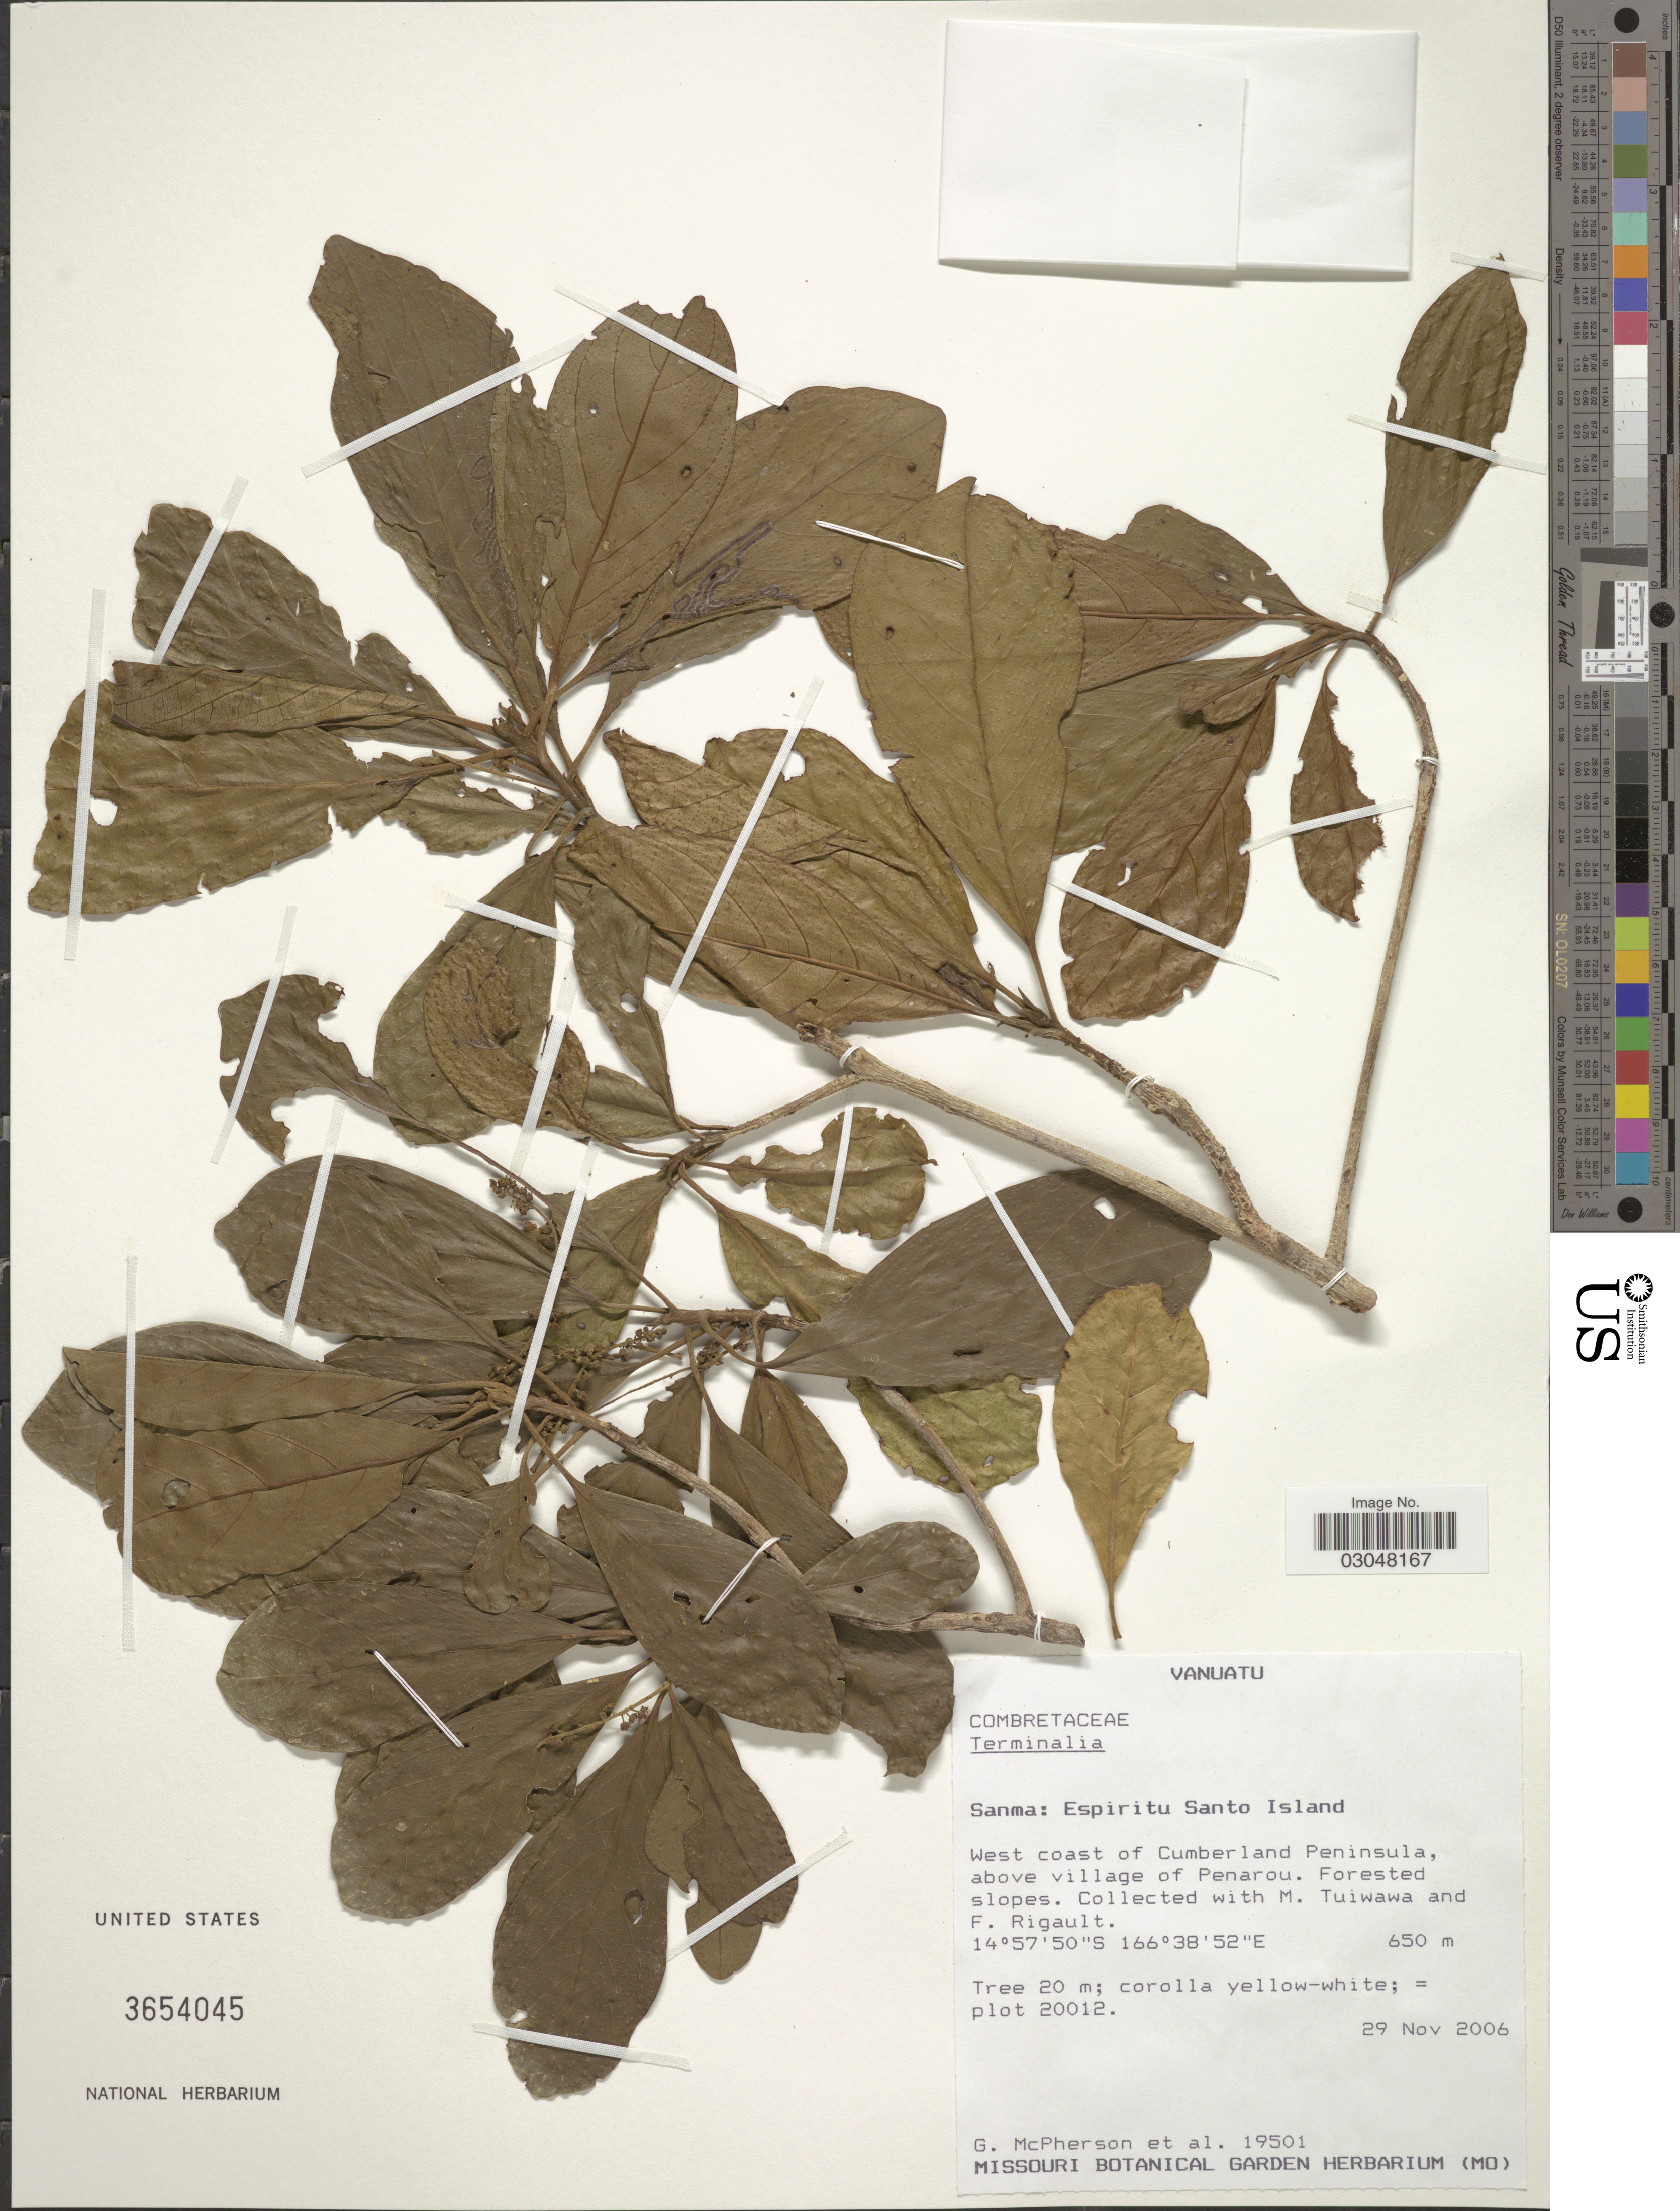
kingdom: Plantae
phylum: Tracheophyta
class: Magnoliopsida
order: Myrtales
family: Combretaceae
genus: Terminalia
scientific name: Terminalia sp.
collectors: G. McPherson, M. Tuiwawa & F. Rigault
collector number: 19501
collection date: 2006-11-29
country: Vanuatu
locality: Sanma: Espiritu Santo Island. West coast of Cumberland Peninsula, above village of Penarou.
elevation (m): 650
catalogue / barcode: US 3654045